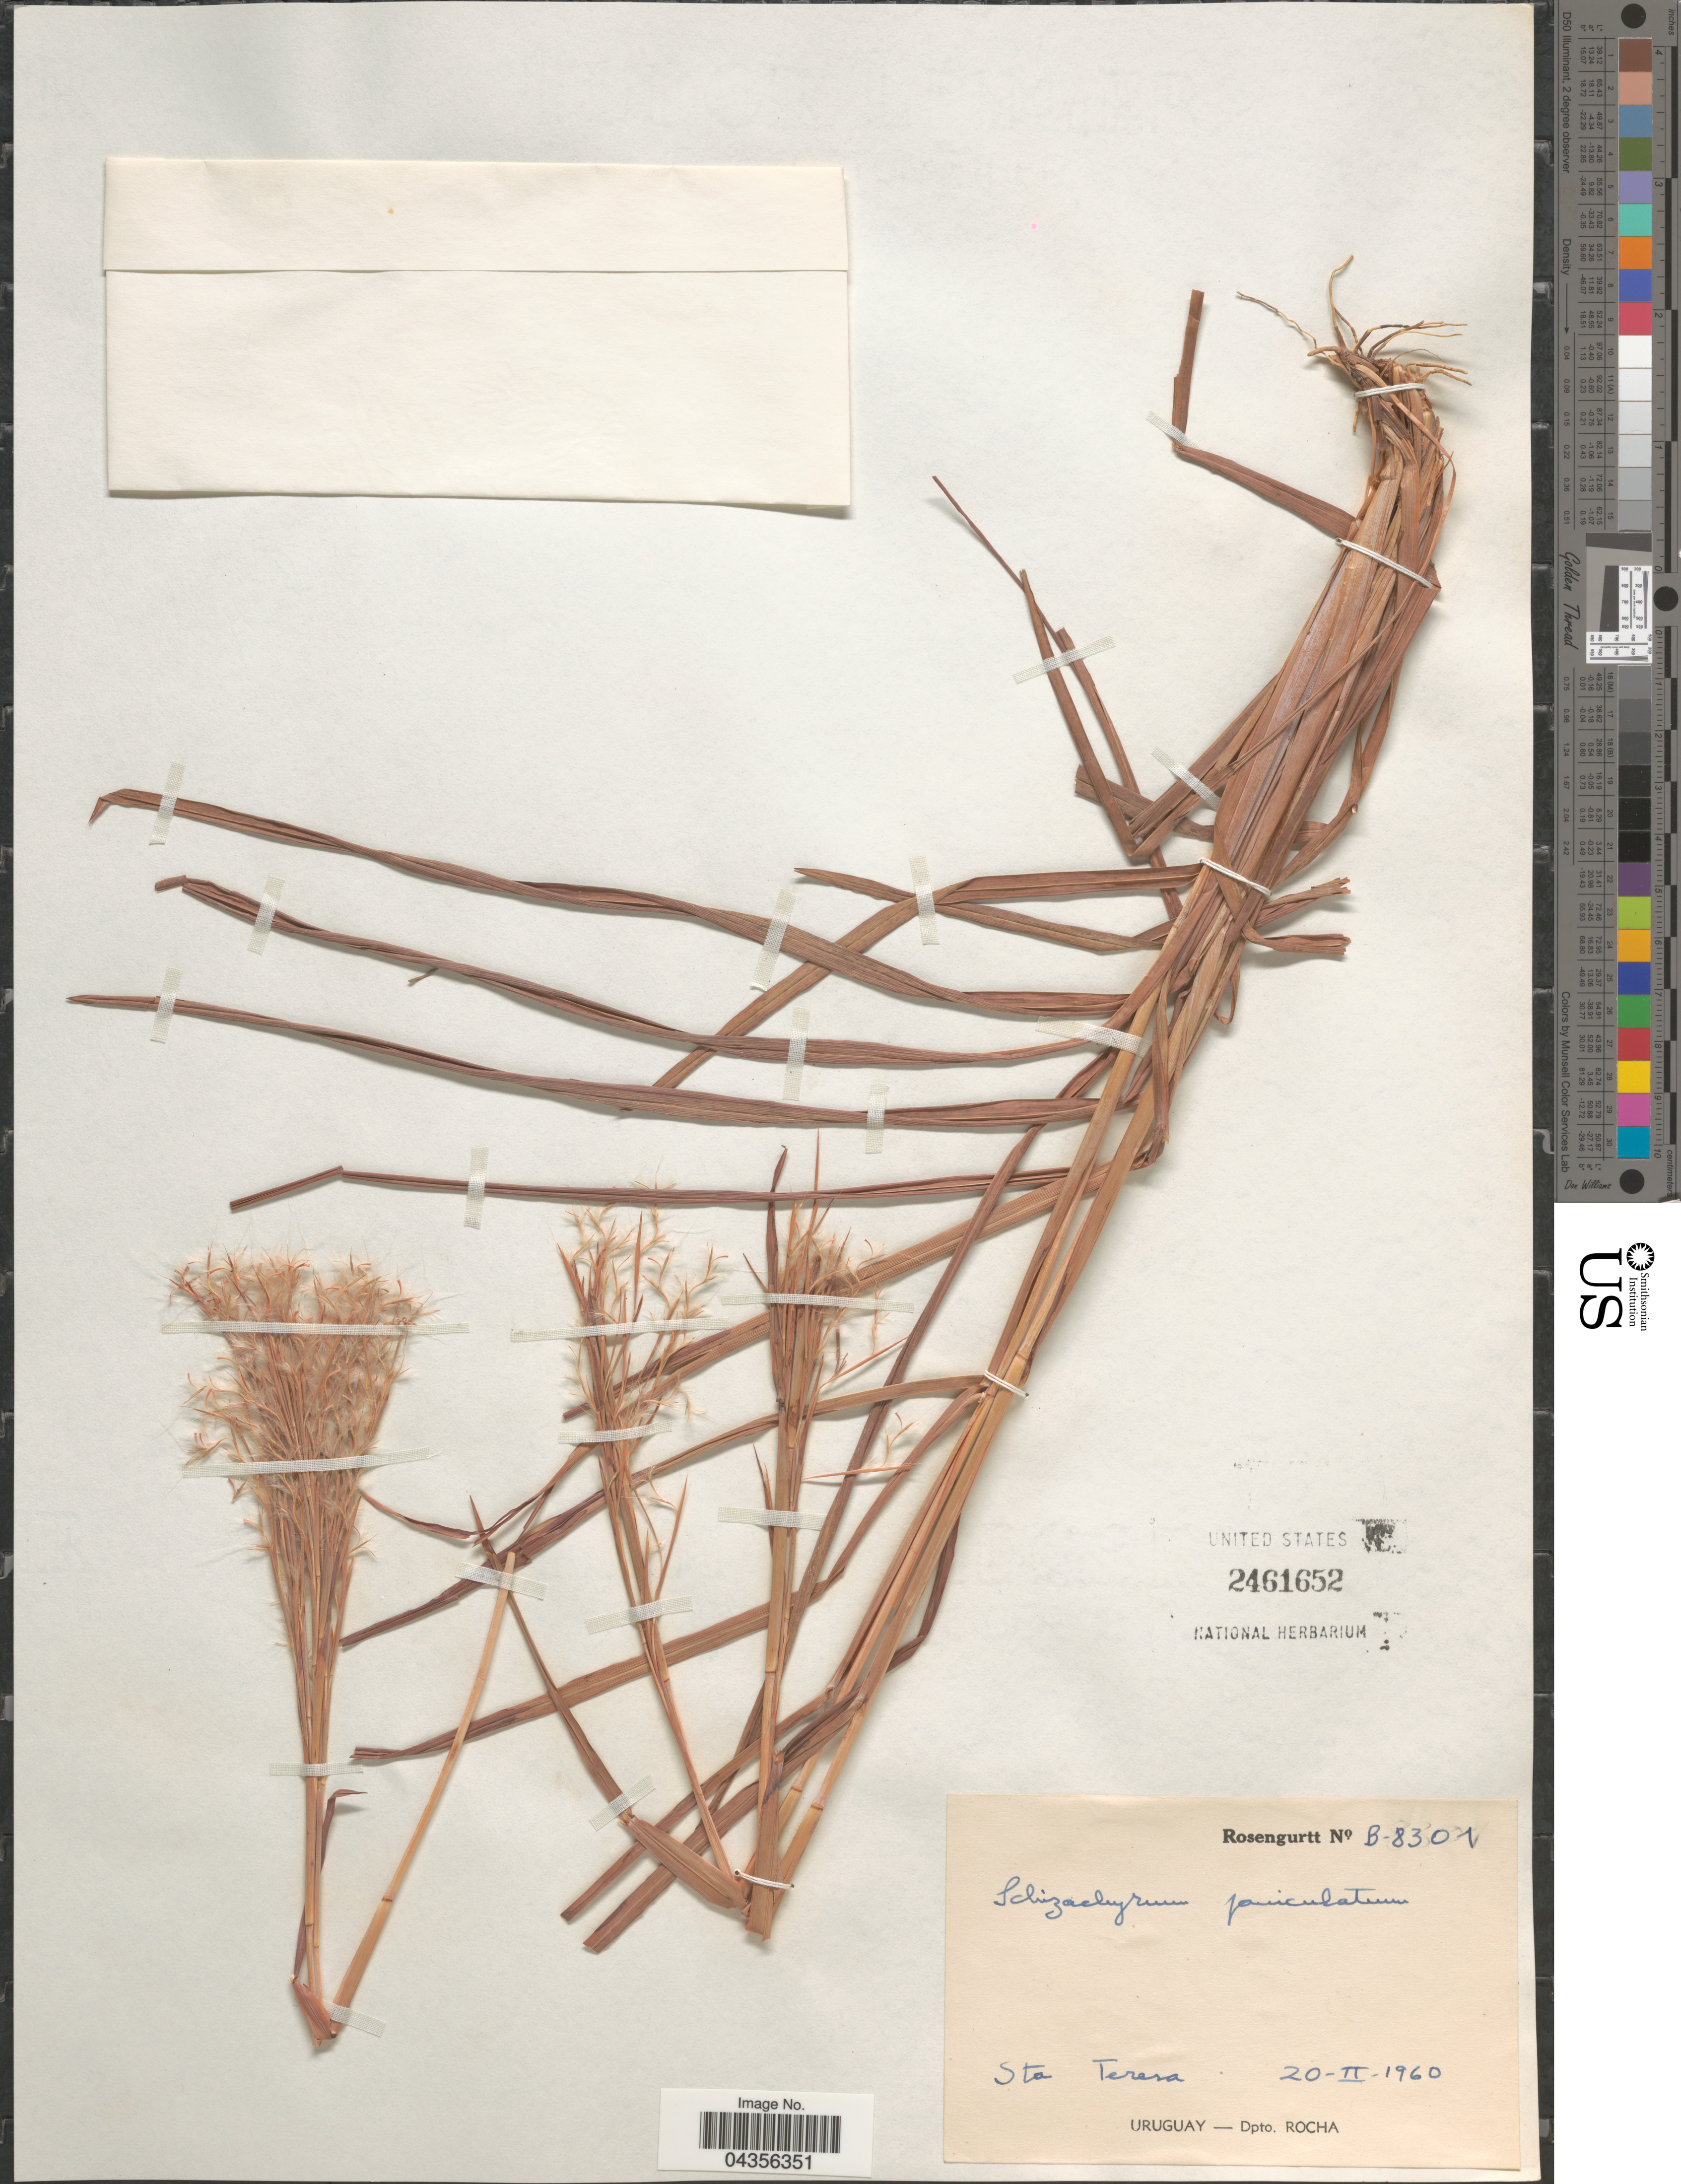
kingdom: Plantae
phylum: Tracheophyta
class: Liliopsida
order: Poales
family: Poaceae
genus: Schizachyrium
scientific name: Schizachyrium microstachyum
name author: (Desv. ex Ham.) Roseng. et al.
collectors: Rosengurtt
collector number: B-8301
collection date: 1960-02-20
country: Uruguay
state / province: Rocha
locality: Sta Teresa. Dpto. Rocha.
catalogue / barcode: US 2461652